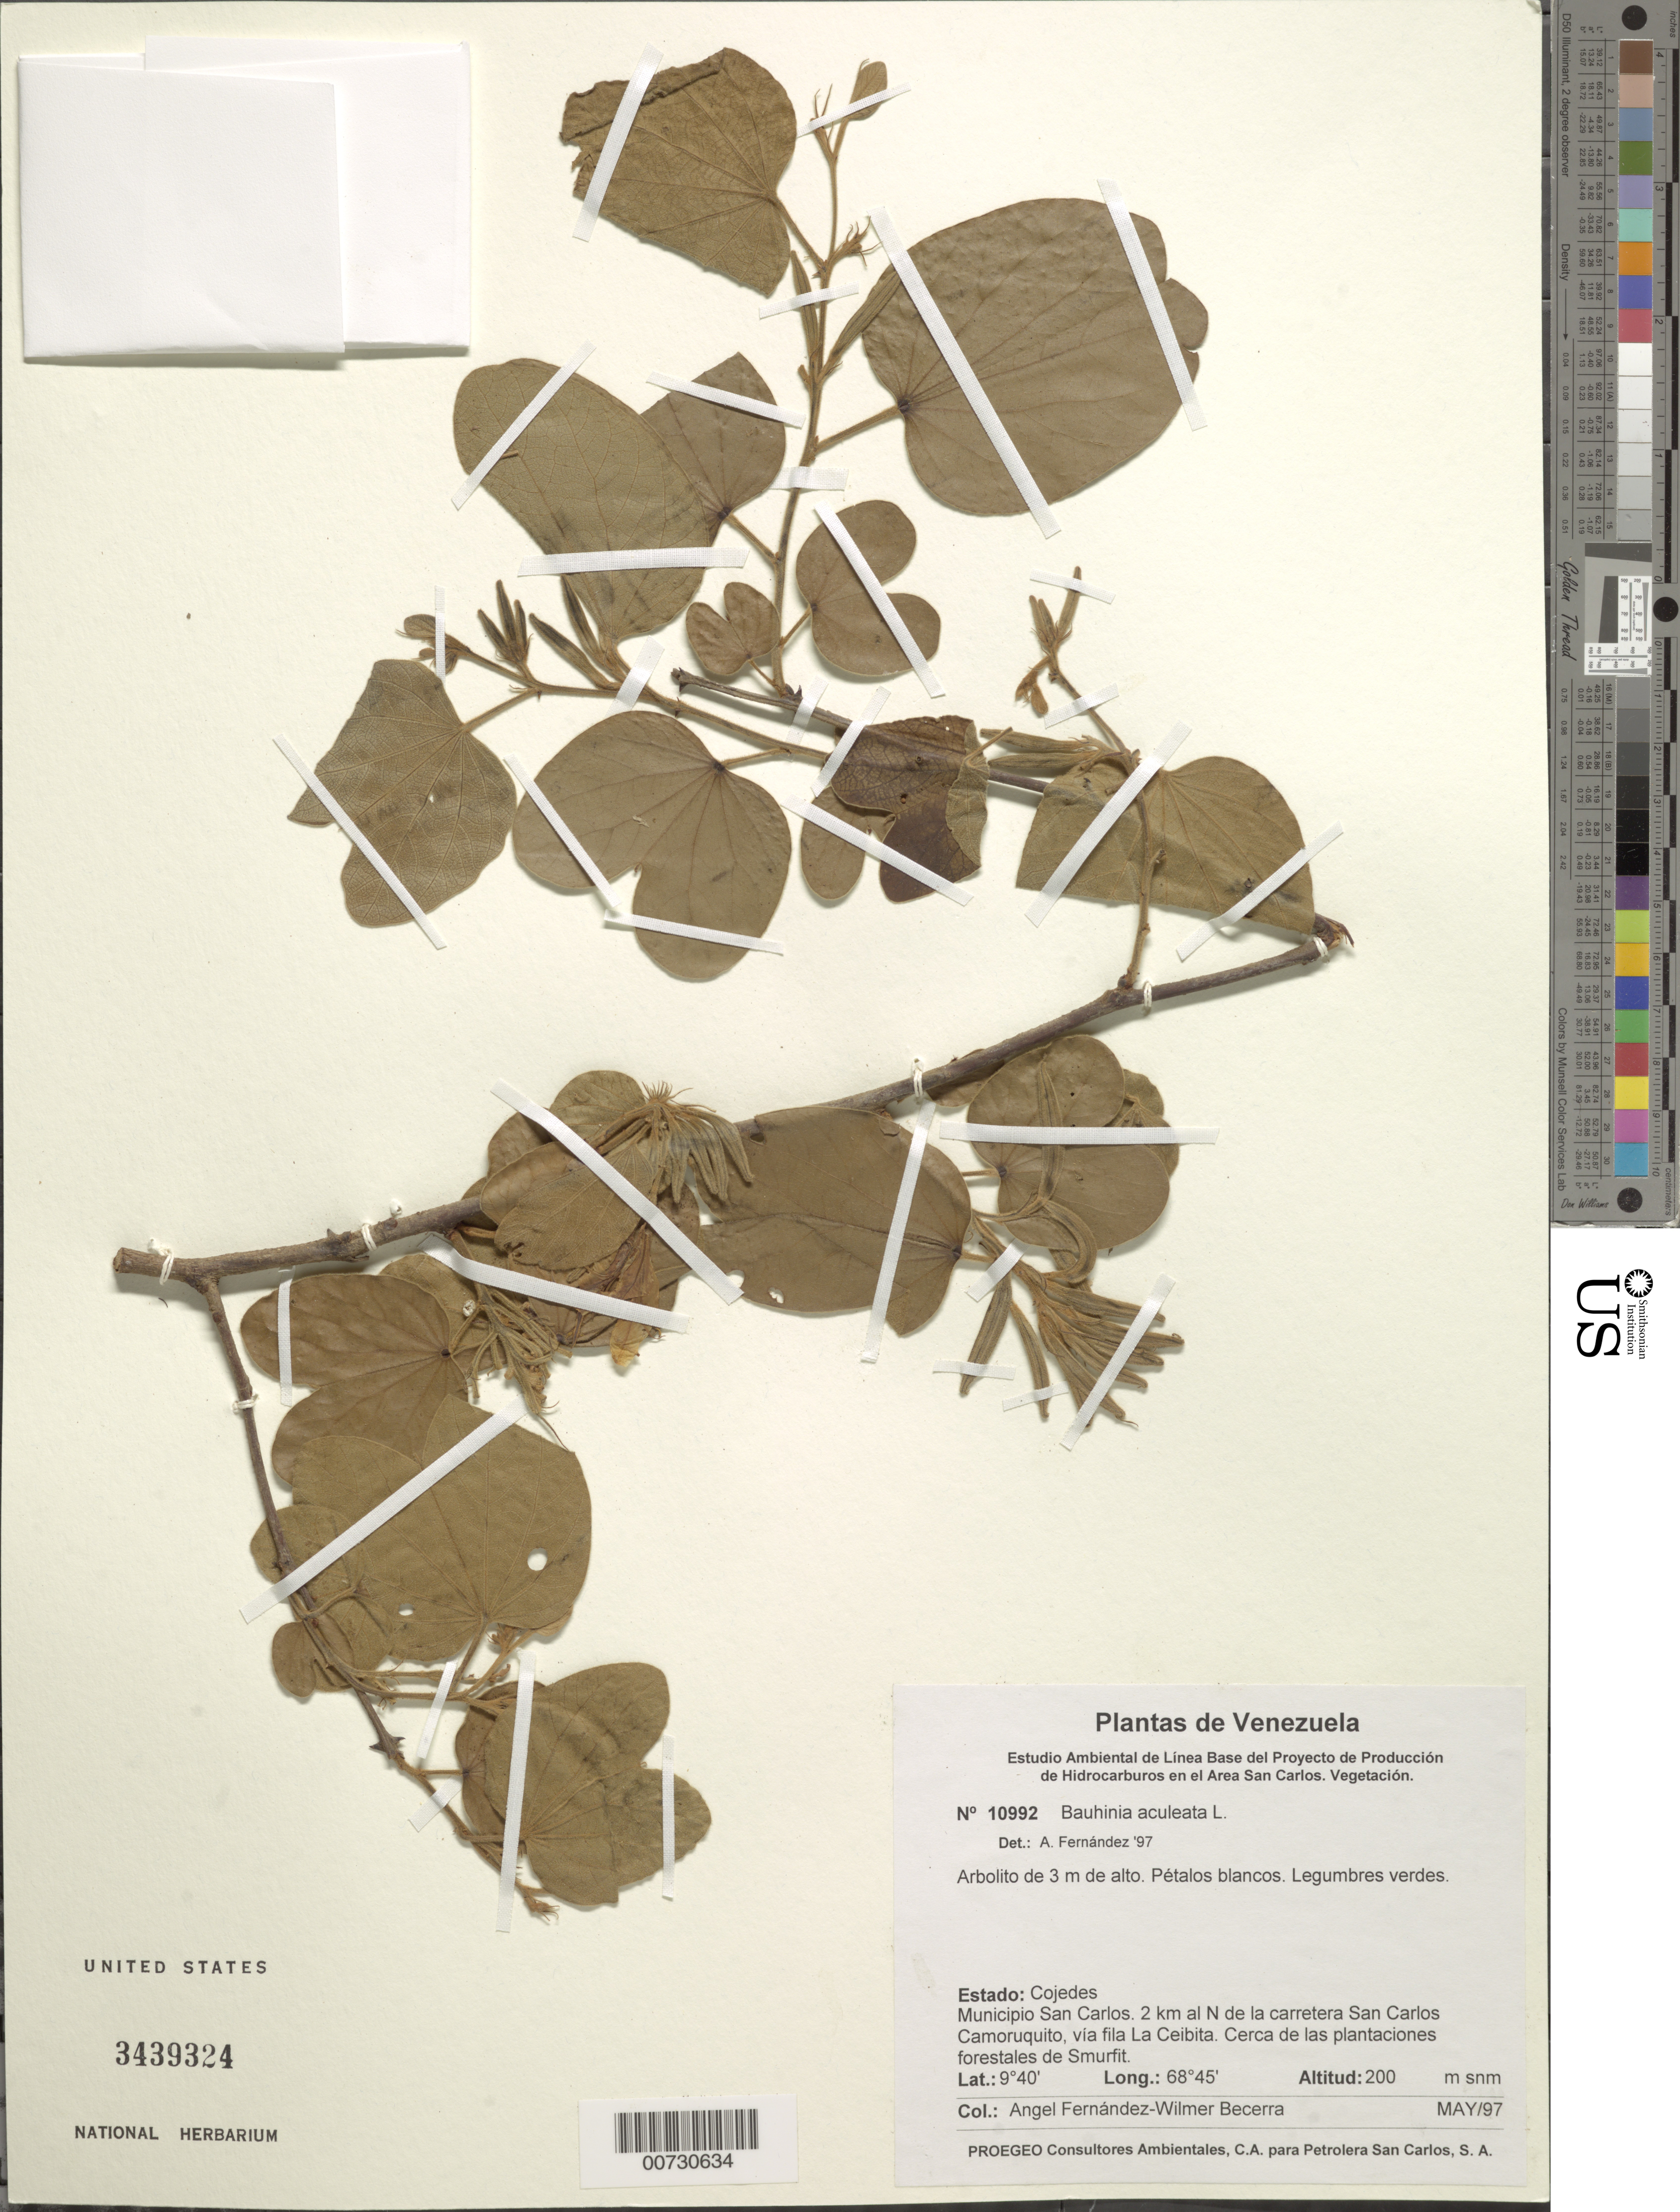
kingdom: Plantae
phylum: Tracheophyta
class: Magnoliopsida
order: Fabales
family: Fabaceae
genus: Bauhinia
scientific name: Bauhinia aculeata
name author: L.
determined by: Fernández, A.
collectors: A. Fernández & W. Becerra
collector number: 10992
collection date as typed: May 1997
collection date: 1997-05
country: Venezuela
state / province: Cojedes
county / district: San Carlos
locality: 2 km al N de la carretera San Carlos Camoruquito, via fila La Ceibita. Cerca de las plantaciones forestales de Smurfit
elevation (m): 200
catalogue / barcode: US 3439324